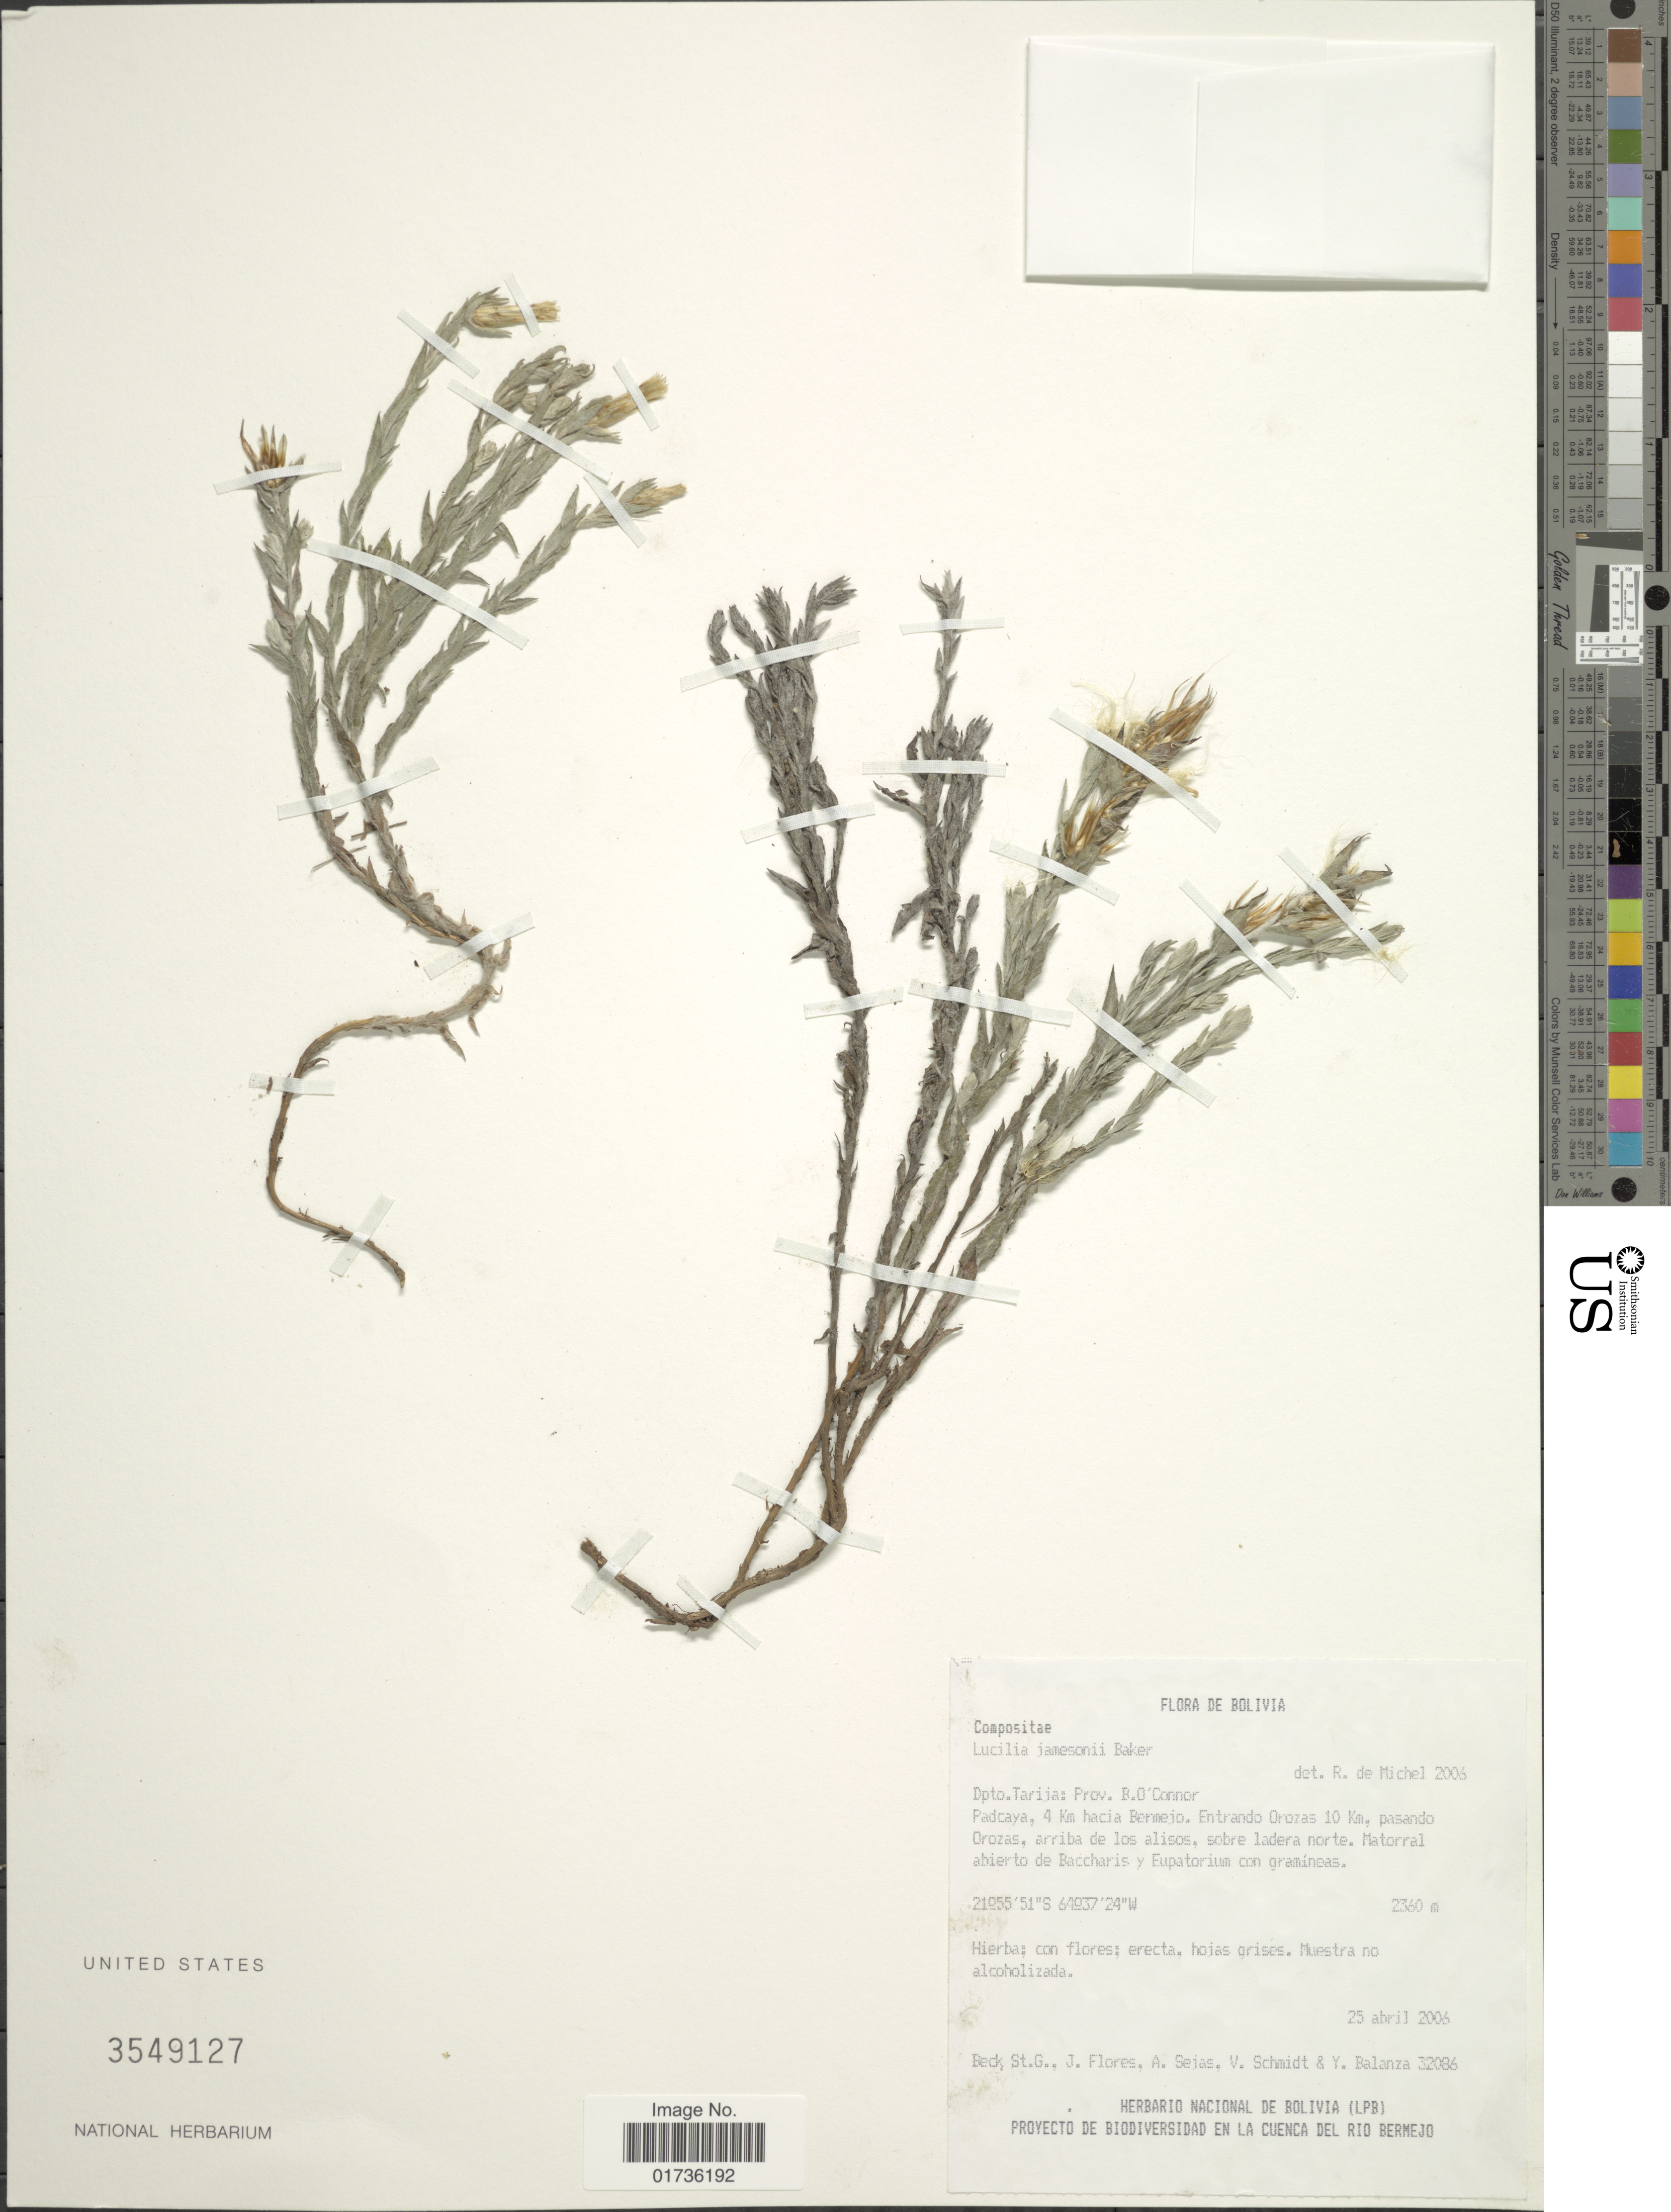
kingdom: Plantae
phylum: Tracheophyta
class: Magnoliopsida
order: Asterales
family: Asteraceae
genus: Lucilia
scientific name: Lucilia acutifolia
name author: (Poir.) Cass.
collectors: S. G. Beck, J. Flores, A. Seias, V. Schmidt & Y. Balanza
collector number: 32086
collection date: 2006-04-25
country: Bolivia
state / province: Tarija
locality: Dpto tarija: Prov. B,O'Connor, Padcaya, 4 Km hacia Bermejo. Entrando Orozas 10 Km, pasando orozas, arriba de los alisos, sobre ladera norte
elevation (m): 2360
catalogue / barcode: US 3549127